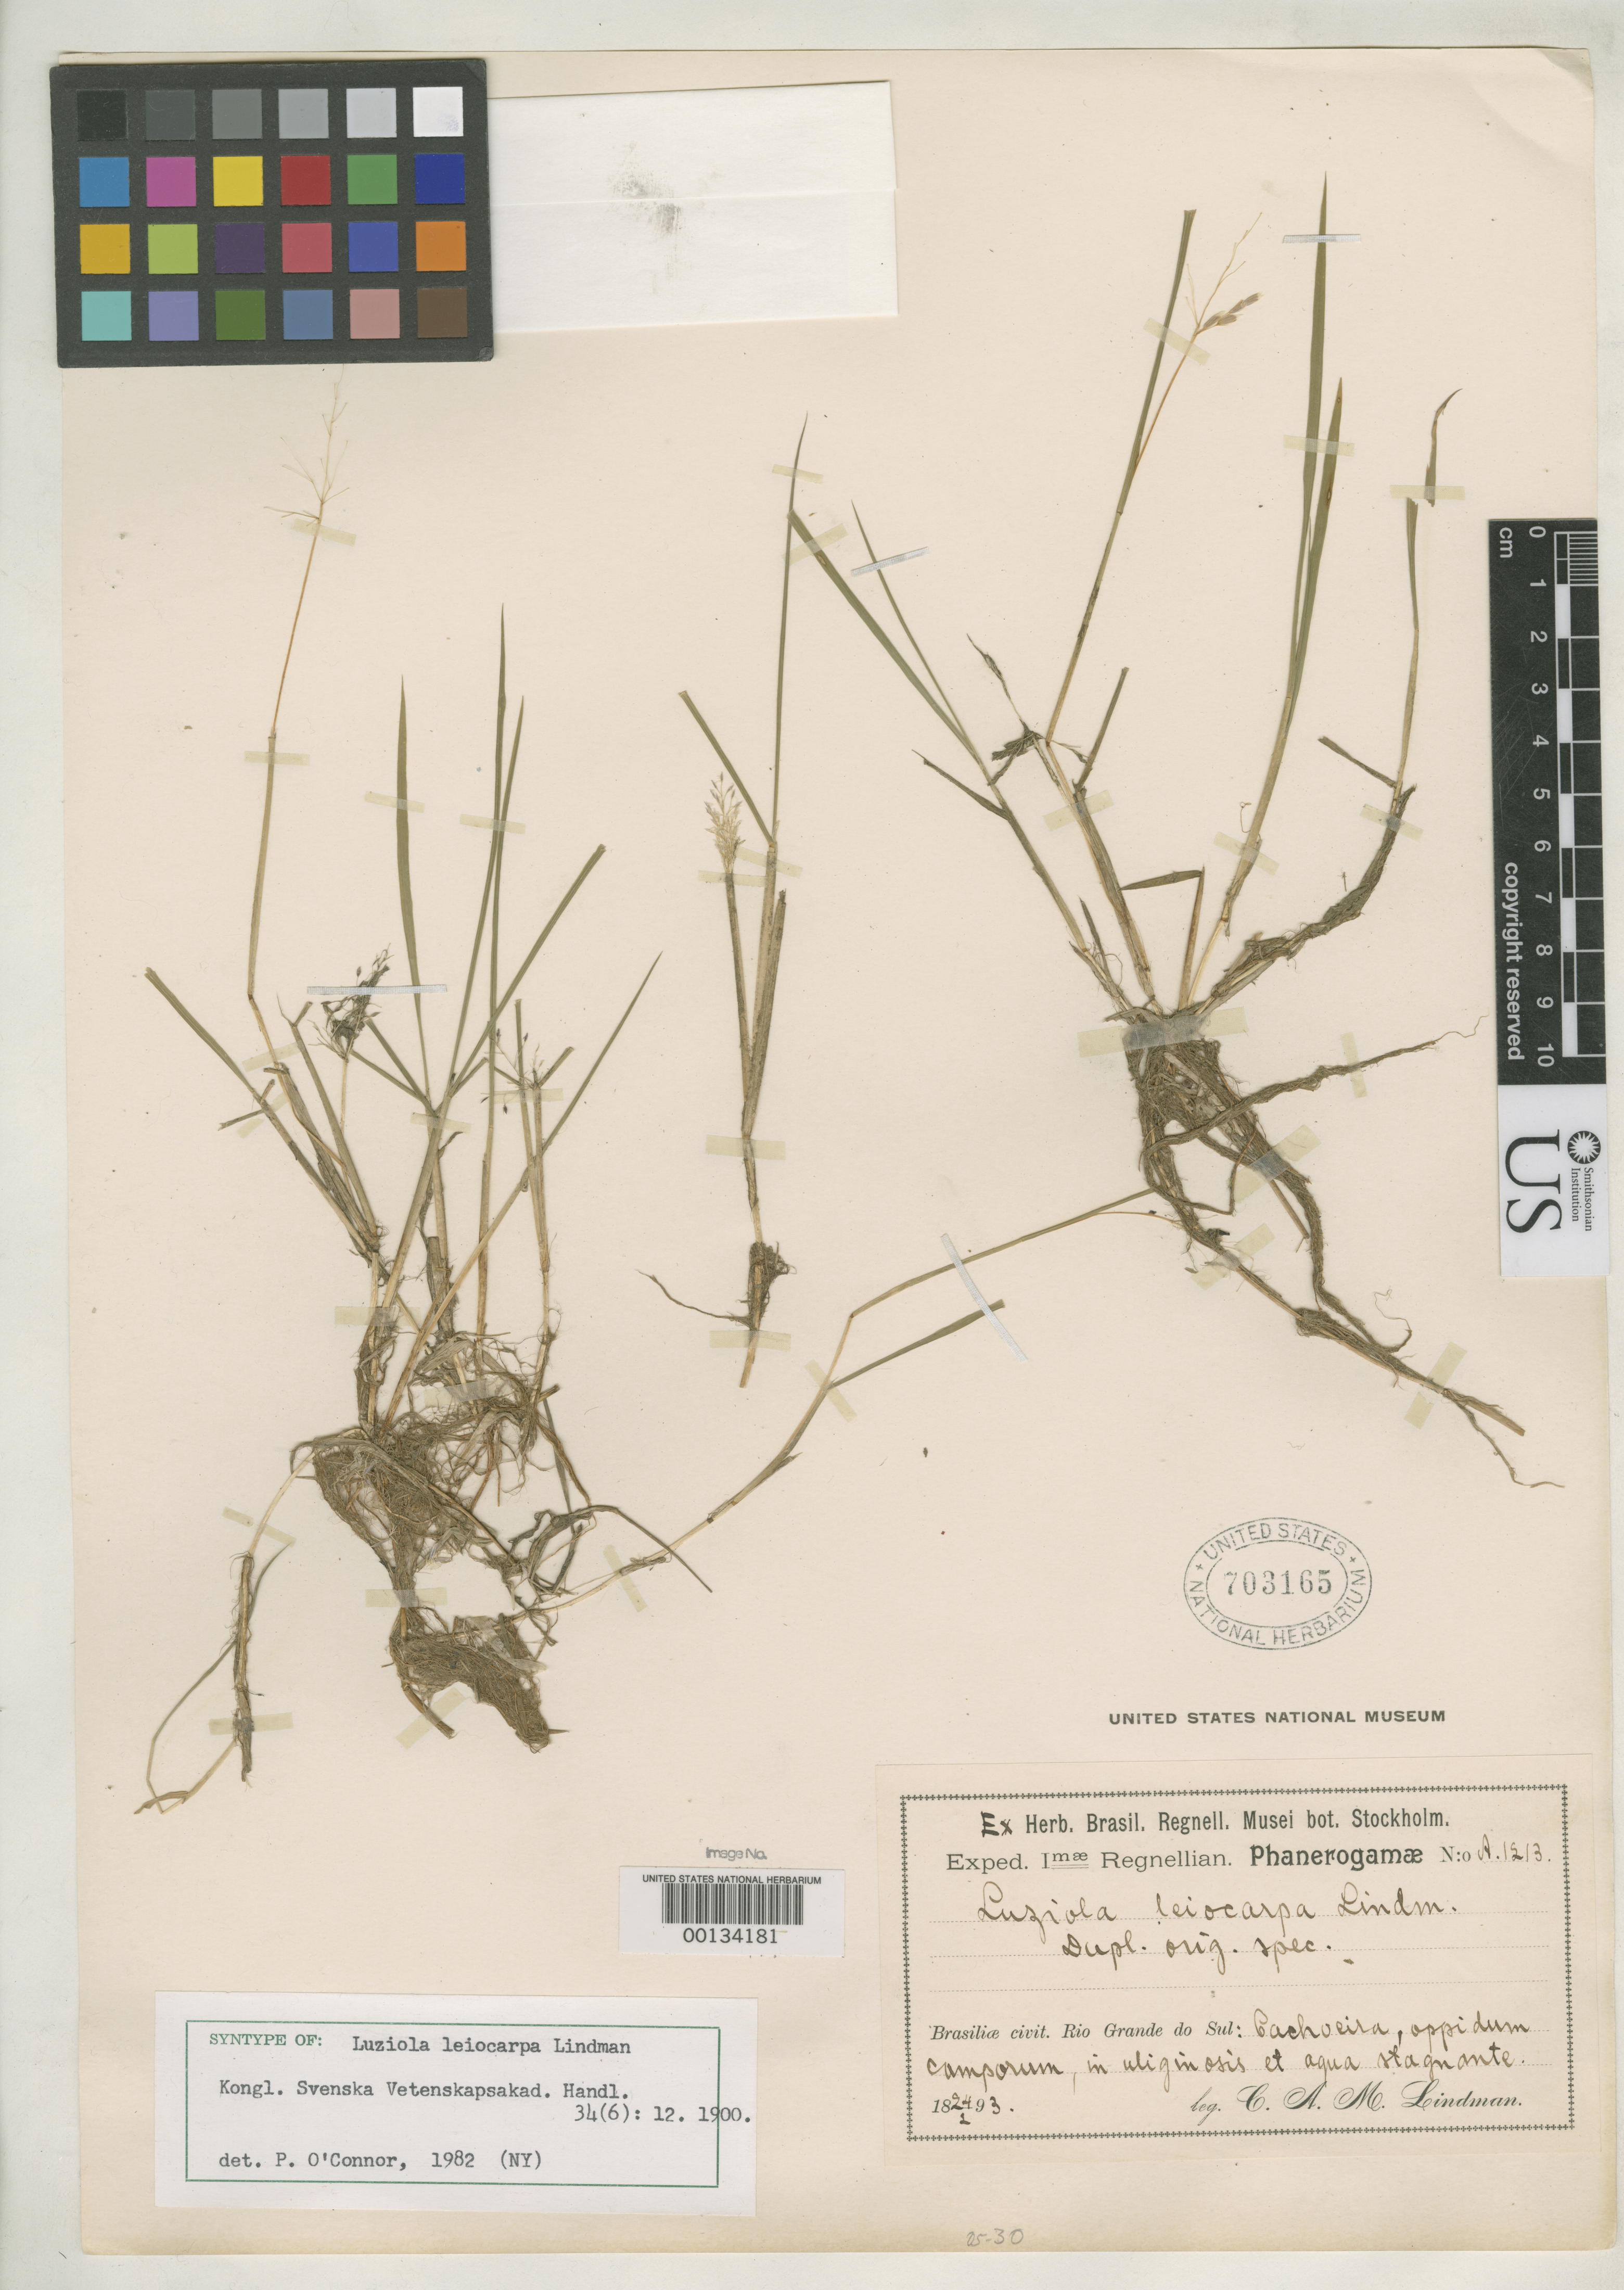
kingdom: Plantae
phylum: Tracheophyta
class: Liliopsida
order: Poales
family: Poaceae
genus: Luziola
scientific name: Luziola leiocarpa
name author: Lindm.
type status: Isolectotype; Isosyntype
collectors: C. Lindman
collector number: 1213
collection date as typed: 24 Feb 1893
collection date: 1893-02-24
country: Brazil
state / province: Rio Grande do Sul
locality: Cachoeira, oppidum camporum, in uliginosis et agua stagnante.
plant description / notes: Note collection no. cited as 1231; whereas 1213 on specimen label & cited by Chase as 1213.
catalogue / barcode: US 703165